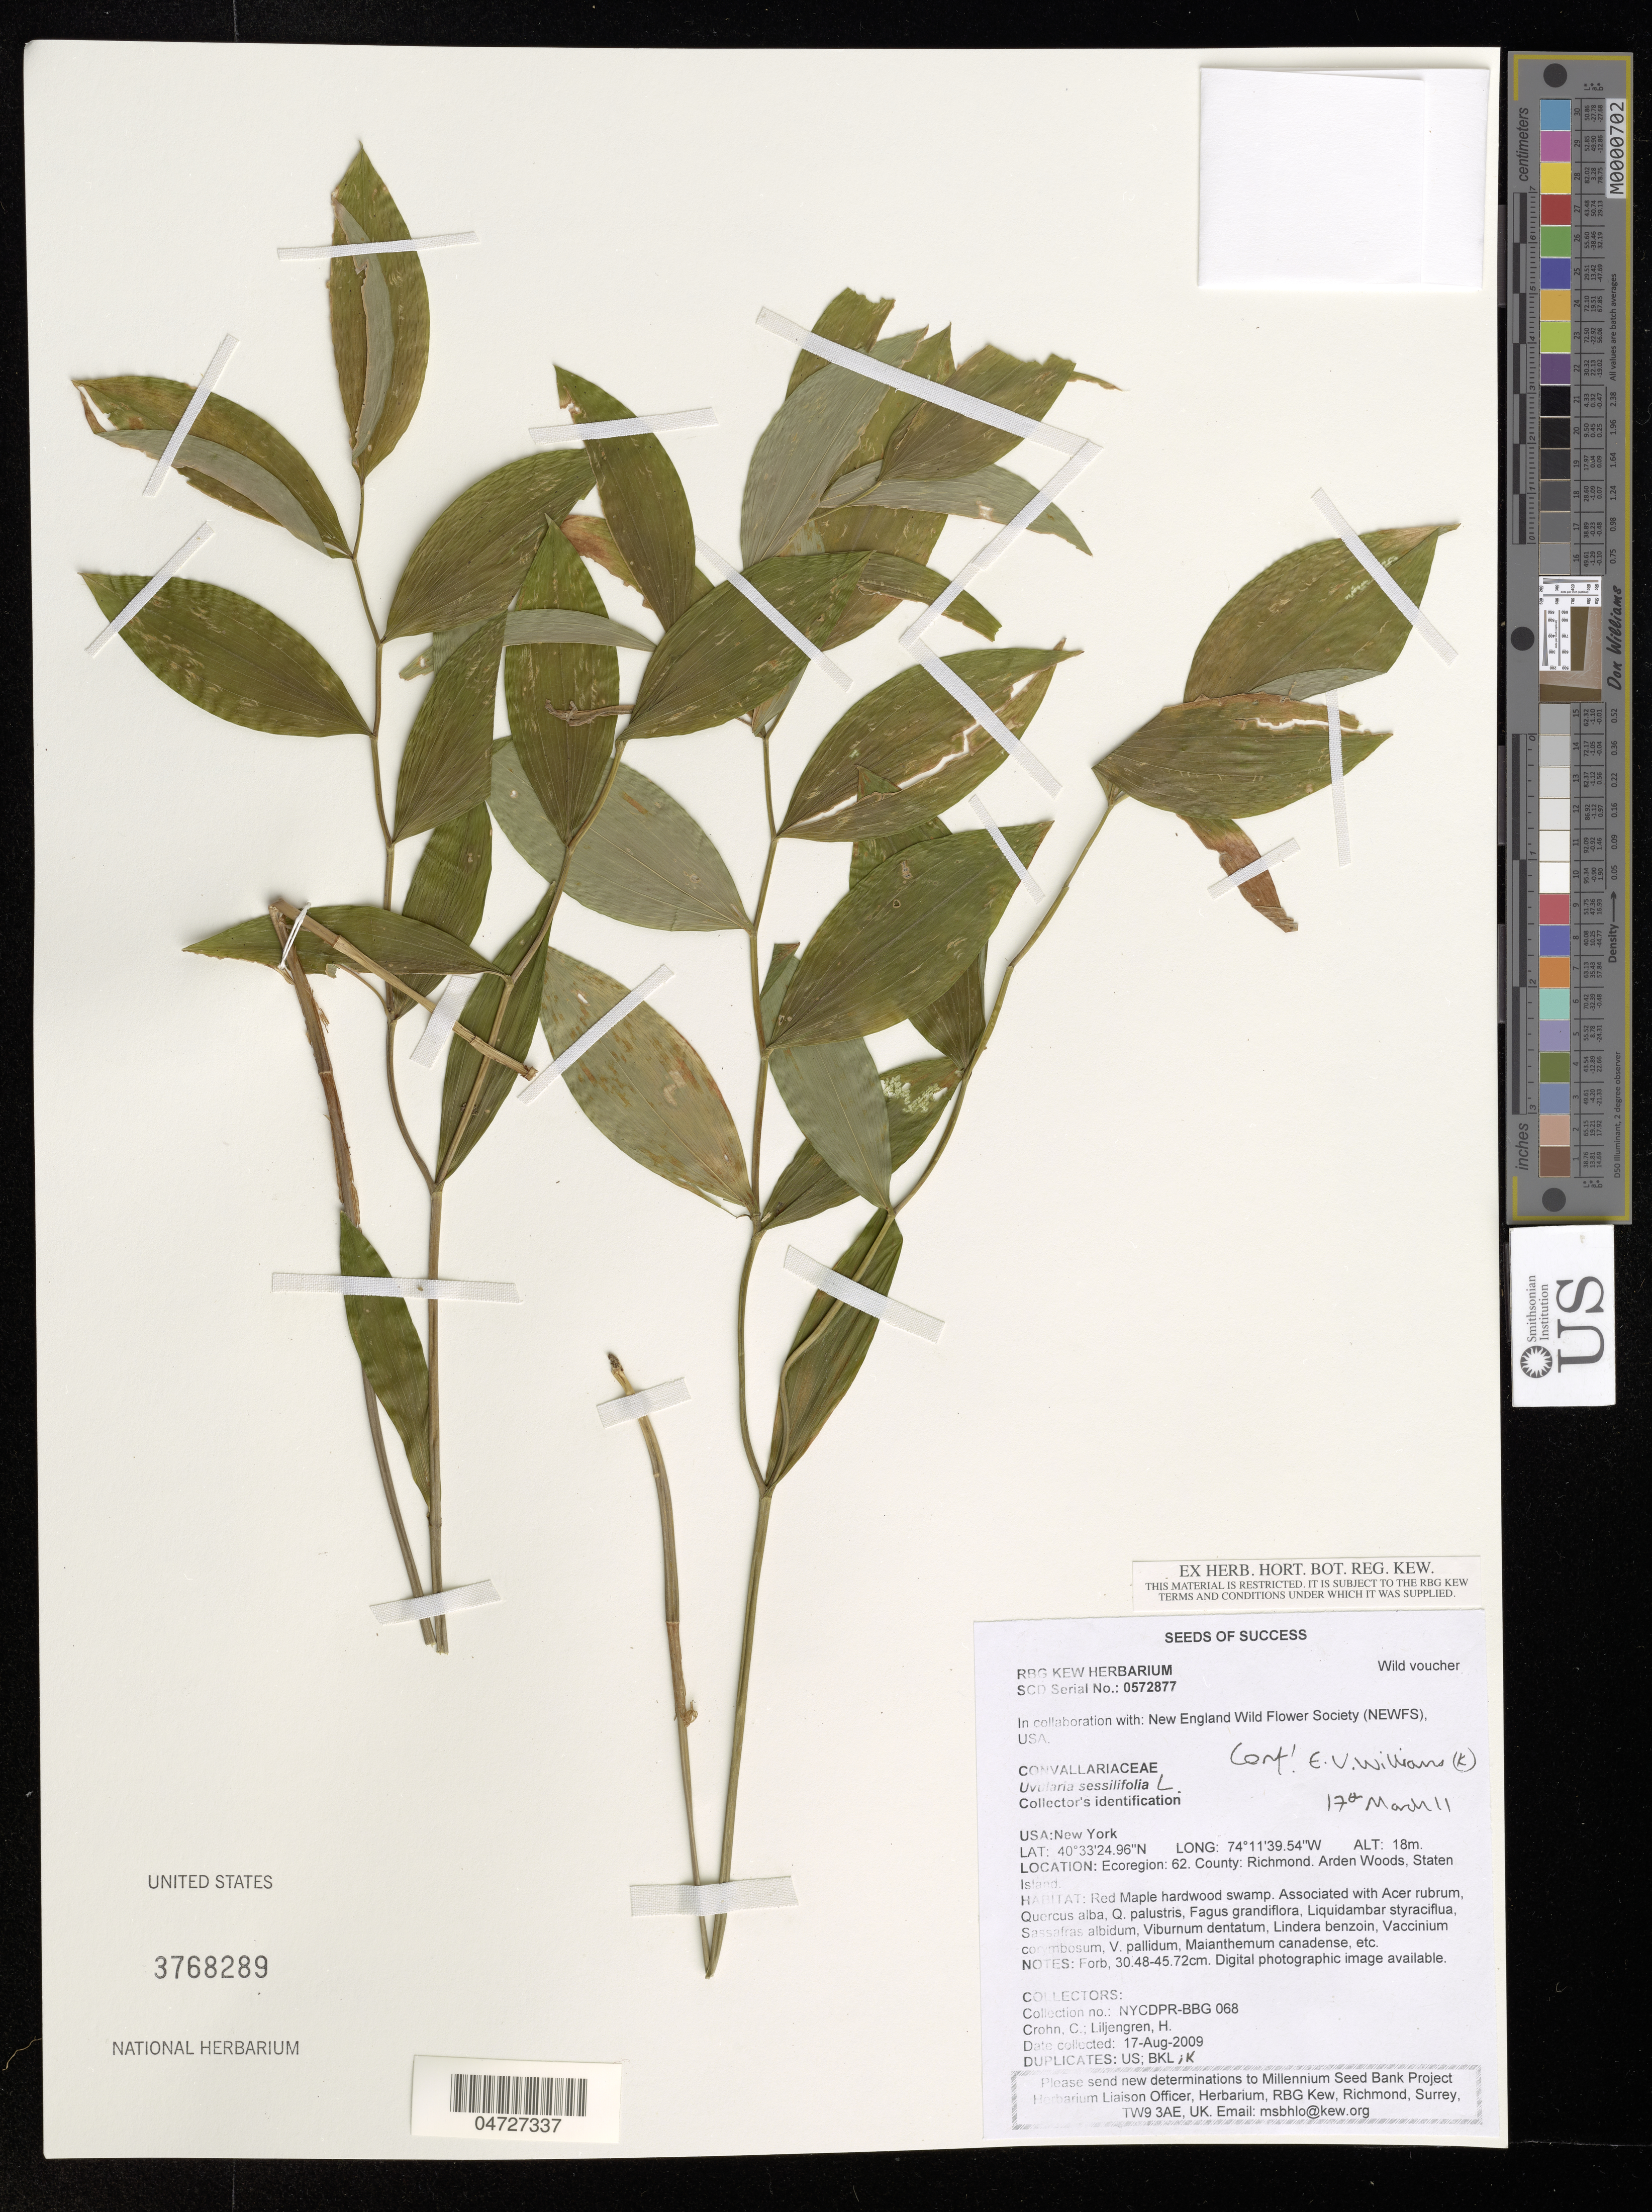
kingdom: Plantae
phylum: Tracheophyta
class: Liliopsida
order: Liliales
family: Colchicaceae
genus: Uvularia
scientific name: Uvularia sessilifolia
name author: L.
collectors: C. Crohn & H. Liljengren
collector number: NYCDPR-BBG 068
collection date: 2009-08-17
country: United States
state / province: New York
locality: Ecoregion: 62. County: Richmond. Arden Woods, Staten Island.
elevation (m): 18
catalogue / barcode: US 3768289